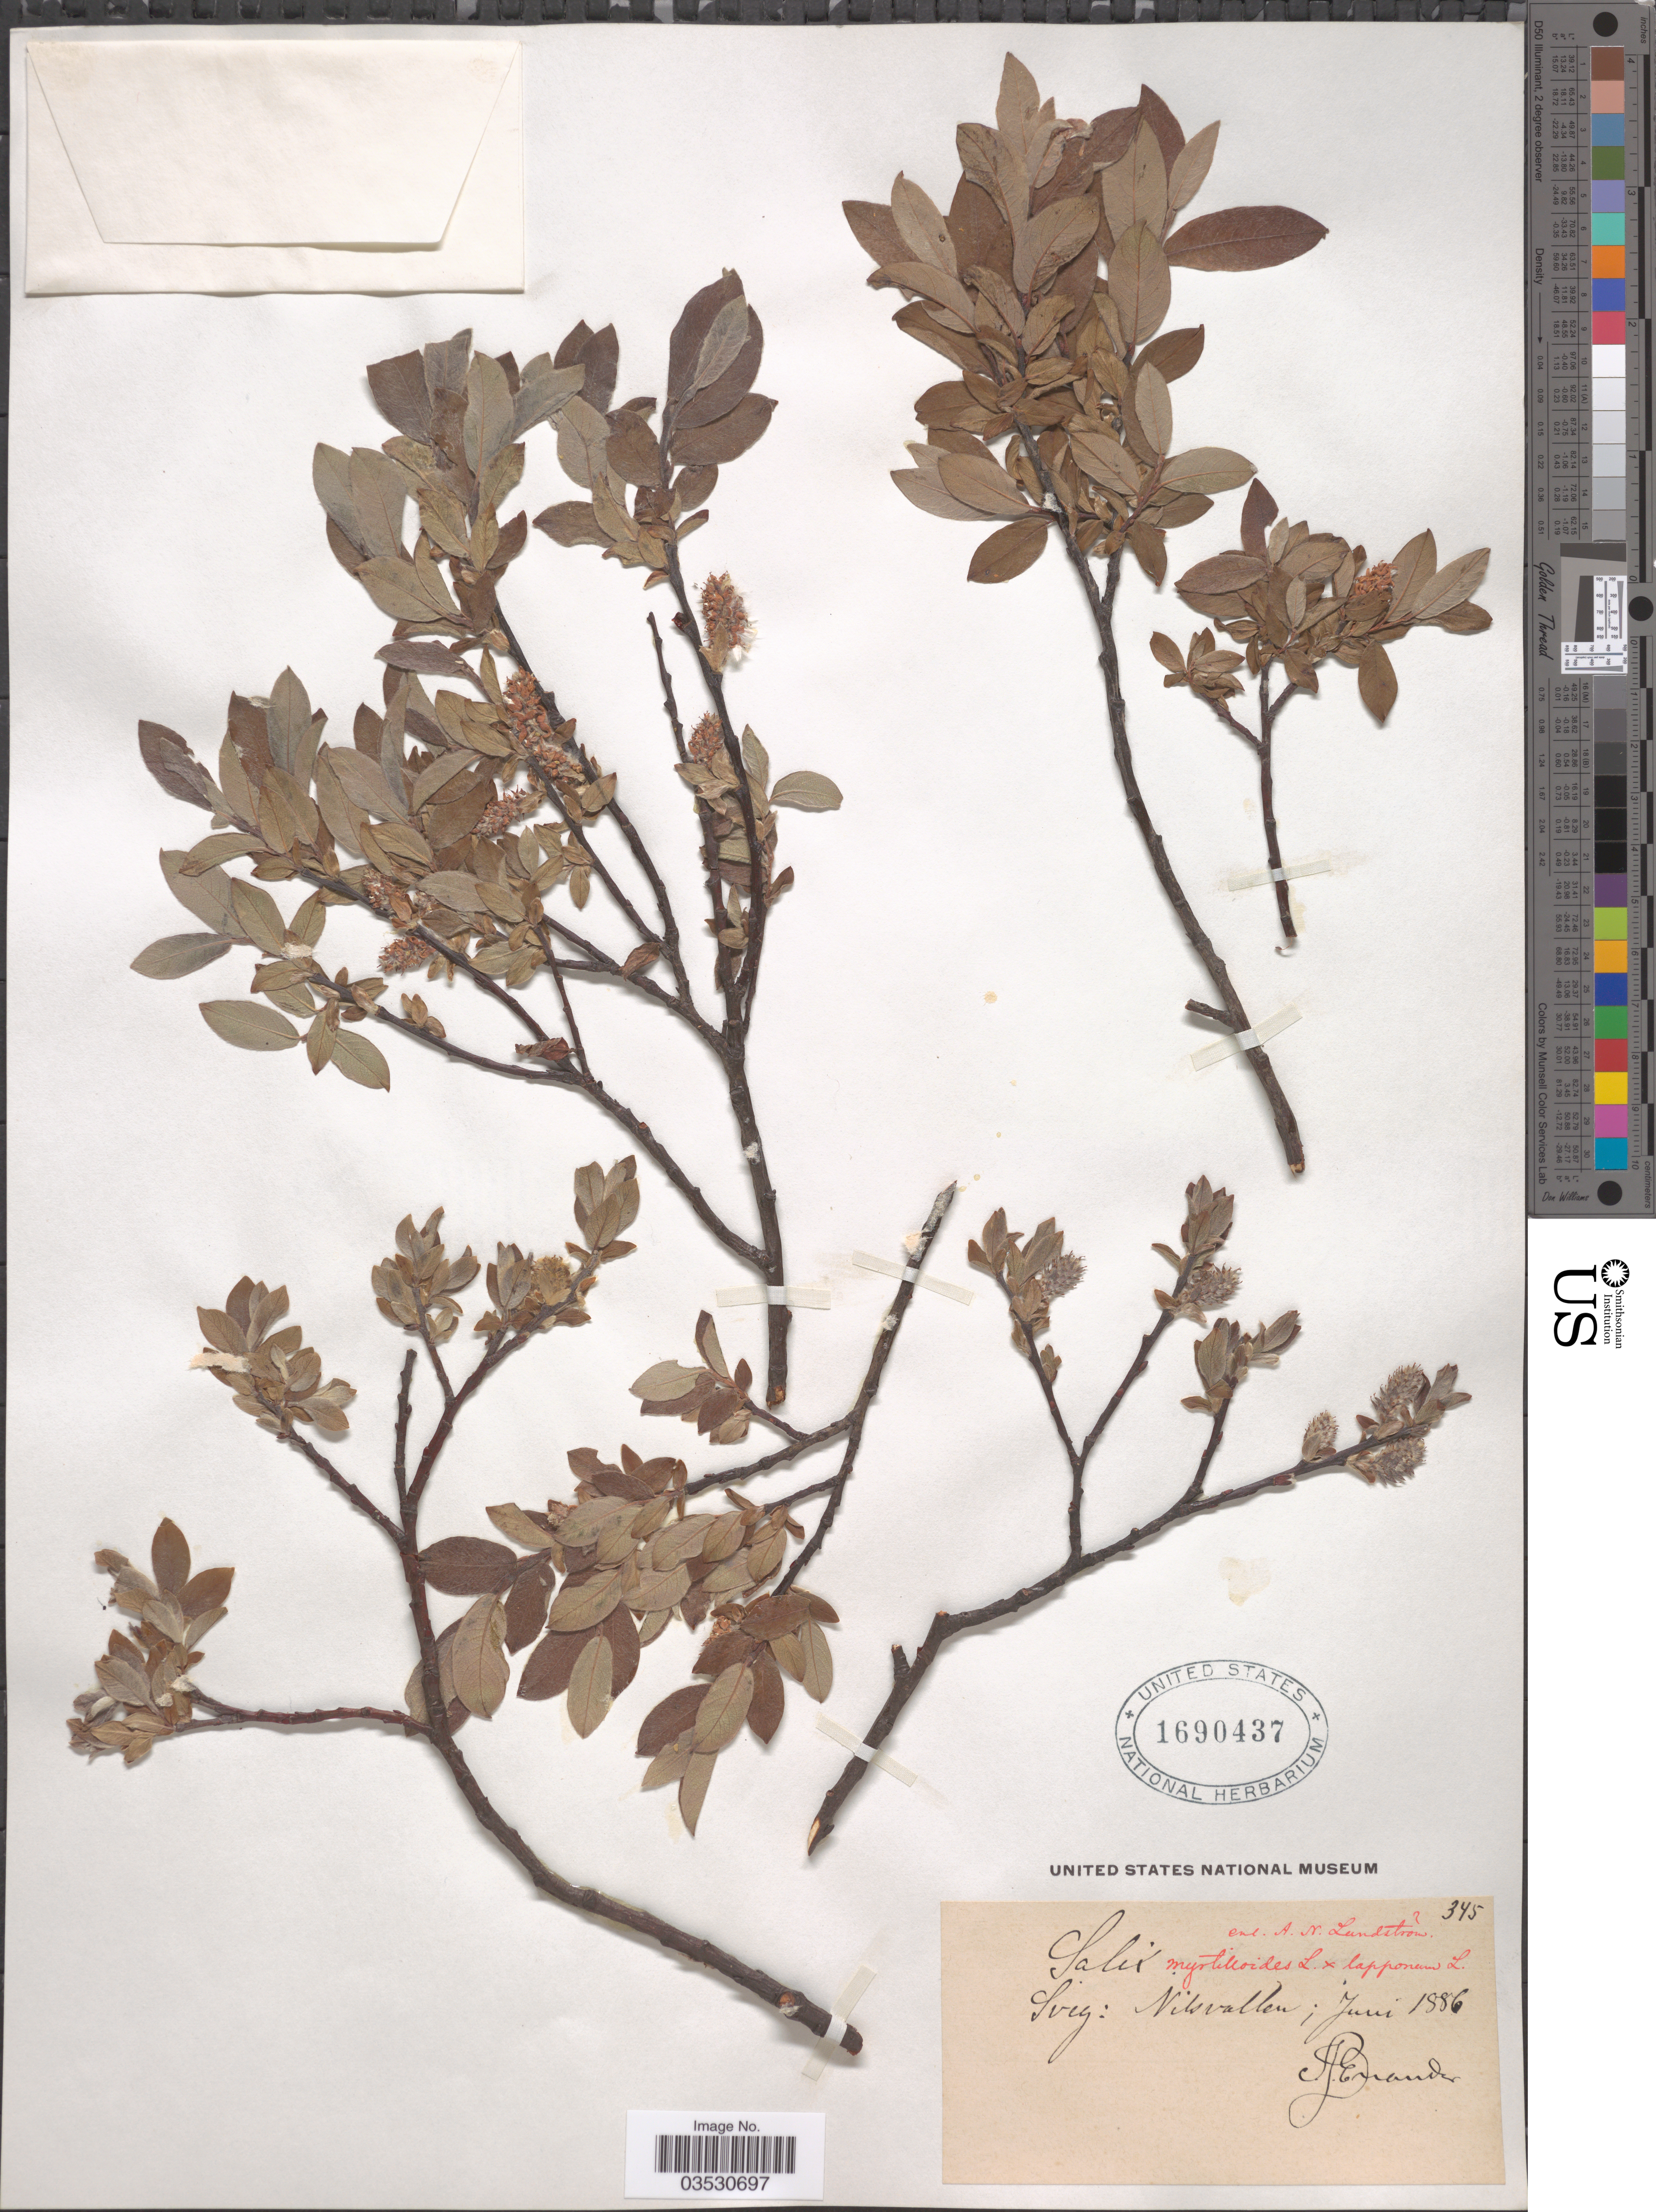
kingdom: Plantae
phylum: Tracheophyta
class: Magnoliopsida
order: Malpighiales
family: Salicaceae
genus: Salix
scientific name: Salix myrtilloides x S. lapponum L.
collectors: S. Enander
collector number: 345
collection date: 1886-06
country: Sweden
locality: Sveg: Nilsvallen.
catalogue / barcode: US 1690437